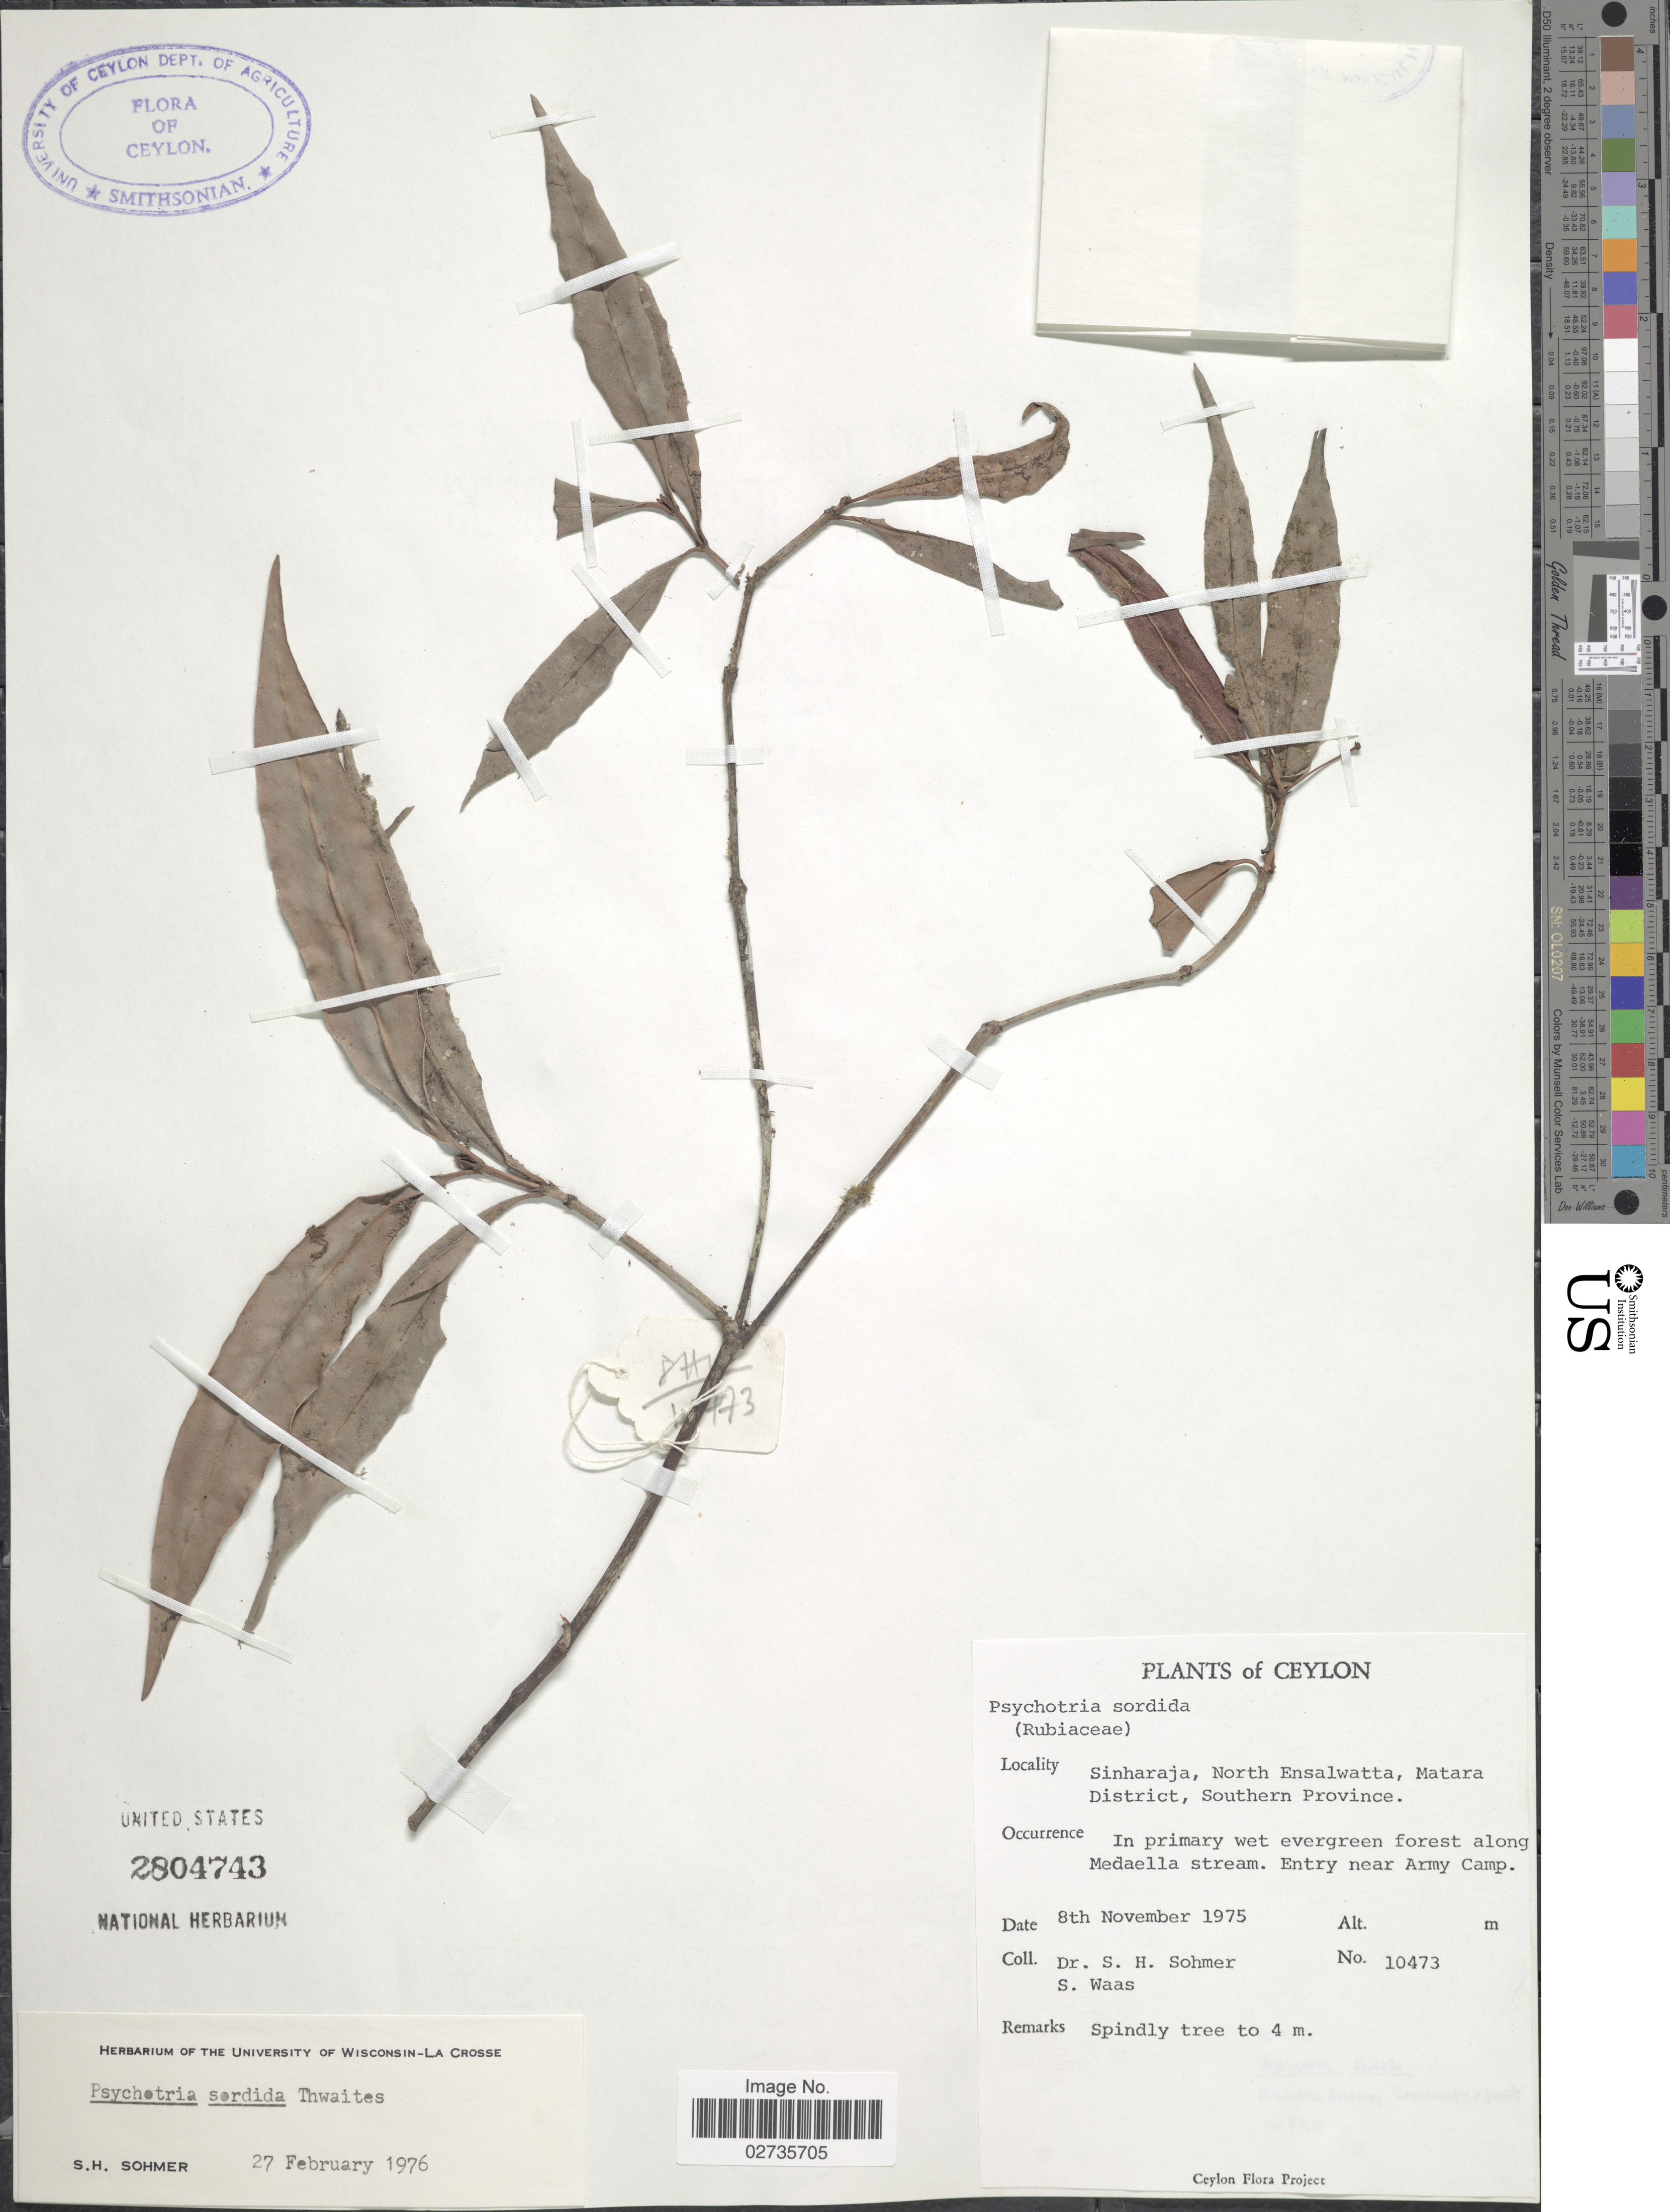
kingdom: Plantae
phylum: Tracheophyta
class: Magnoliopsida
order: Gentianales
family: Rubiaceae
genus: Psychotria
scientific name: Psychotria sordida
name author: Thwaites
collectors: S. H. Sohmer & S. Waas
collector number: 10473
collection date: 1975-11-08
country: Sri Lanka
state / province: Southern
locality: Ceylon, Sinharaja, North Ensalwatta, Matara DIstrict, In primary wet evergreen forest along Madaella Stream. Entry near Army Camp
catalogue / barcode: US 2804743